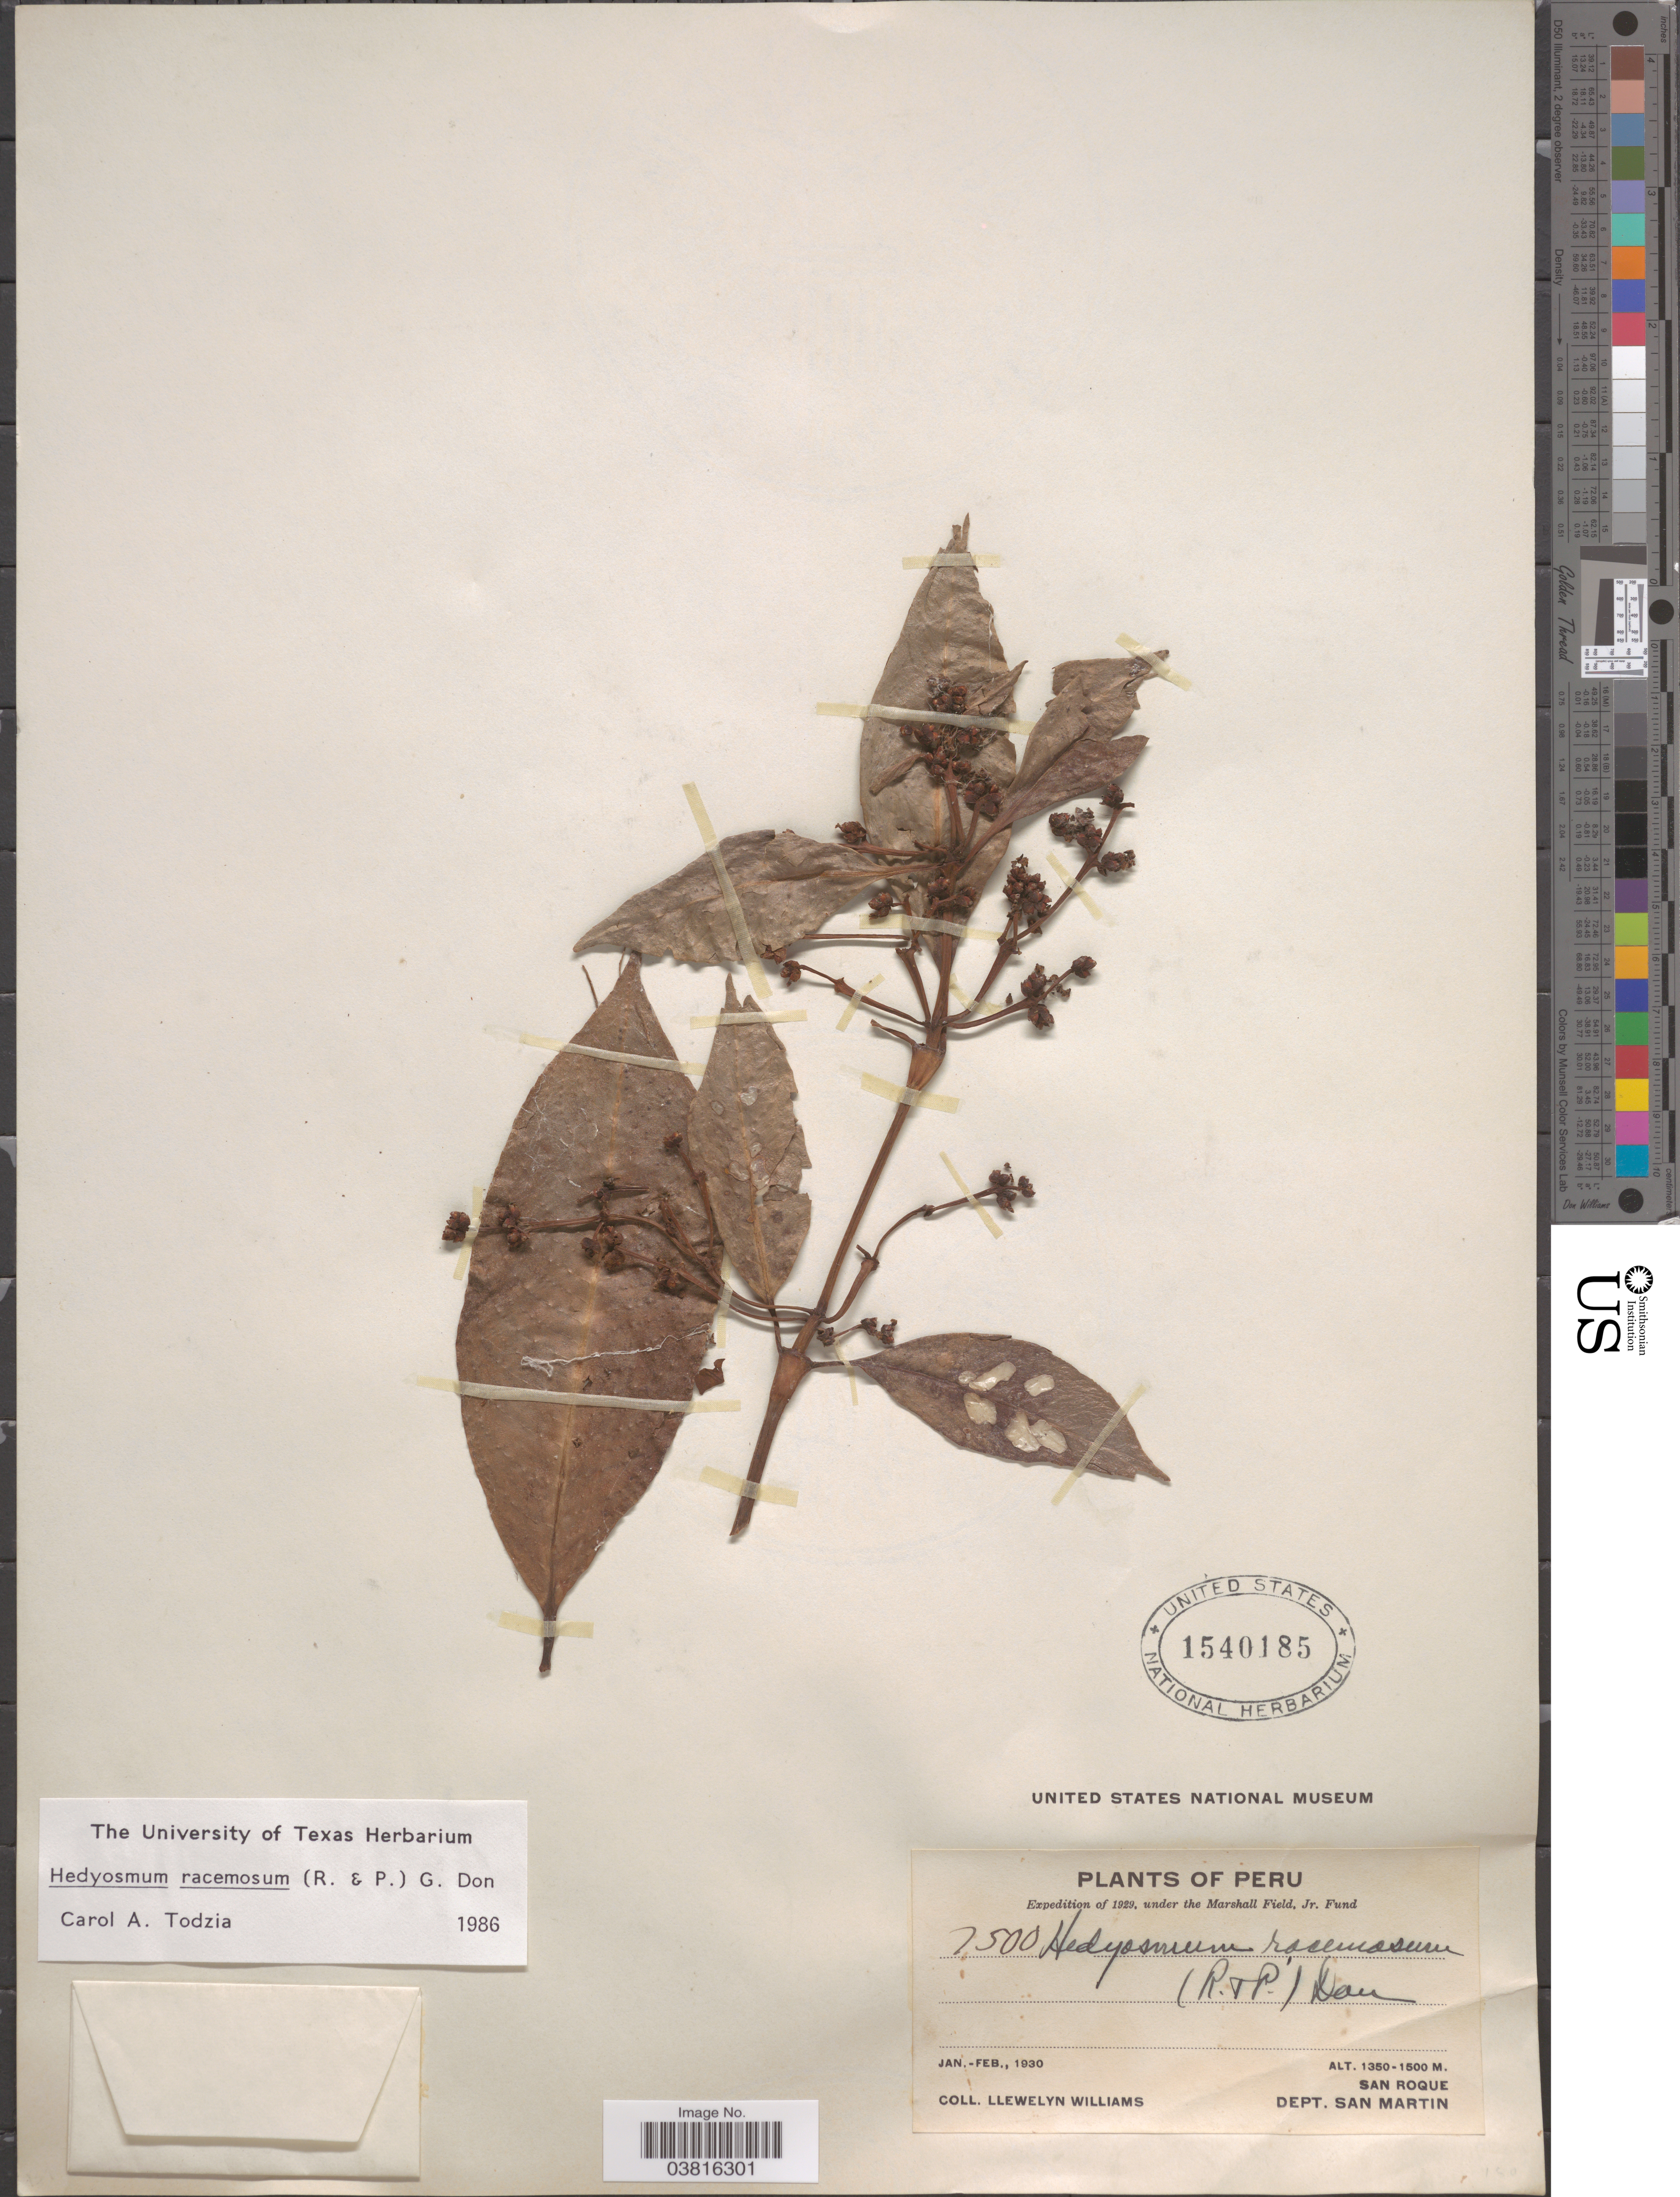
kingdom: Plantae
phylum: Tracheophyta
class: Magnoliopsida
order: Chloranthales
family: Chloranthaceae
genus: Hedyosmum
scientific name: Hedyosmum racemosum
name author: (Ruiz & Pav.) G. Don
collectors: Ll. Williams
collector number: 7500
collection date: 1930-01/1930-02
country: Peru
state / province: San Martín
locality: San Roque, Dept. San Martin.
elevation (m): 1350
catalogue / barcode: US 1540185